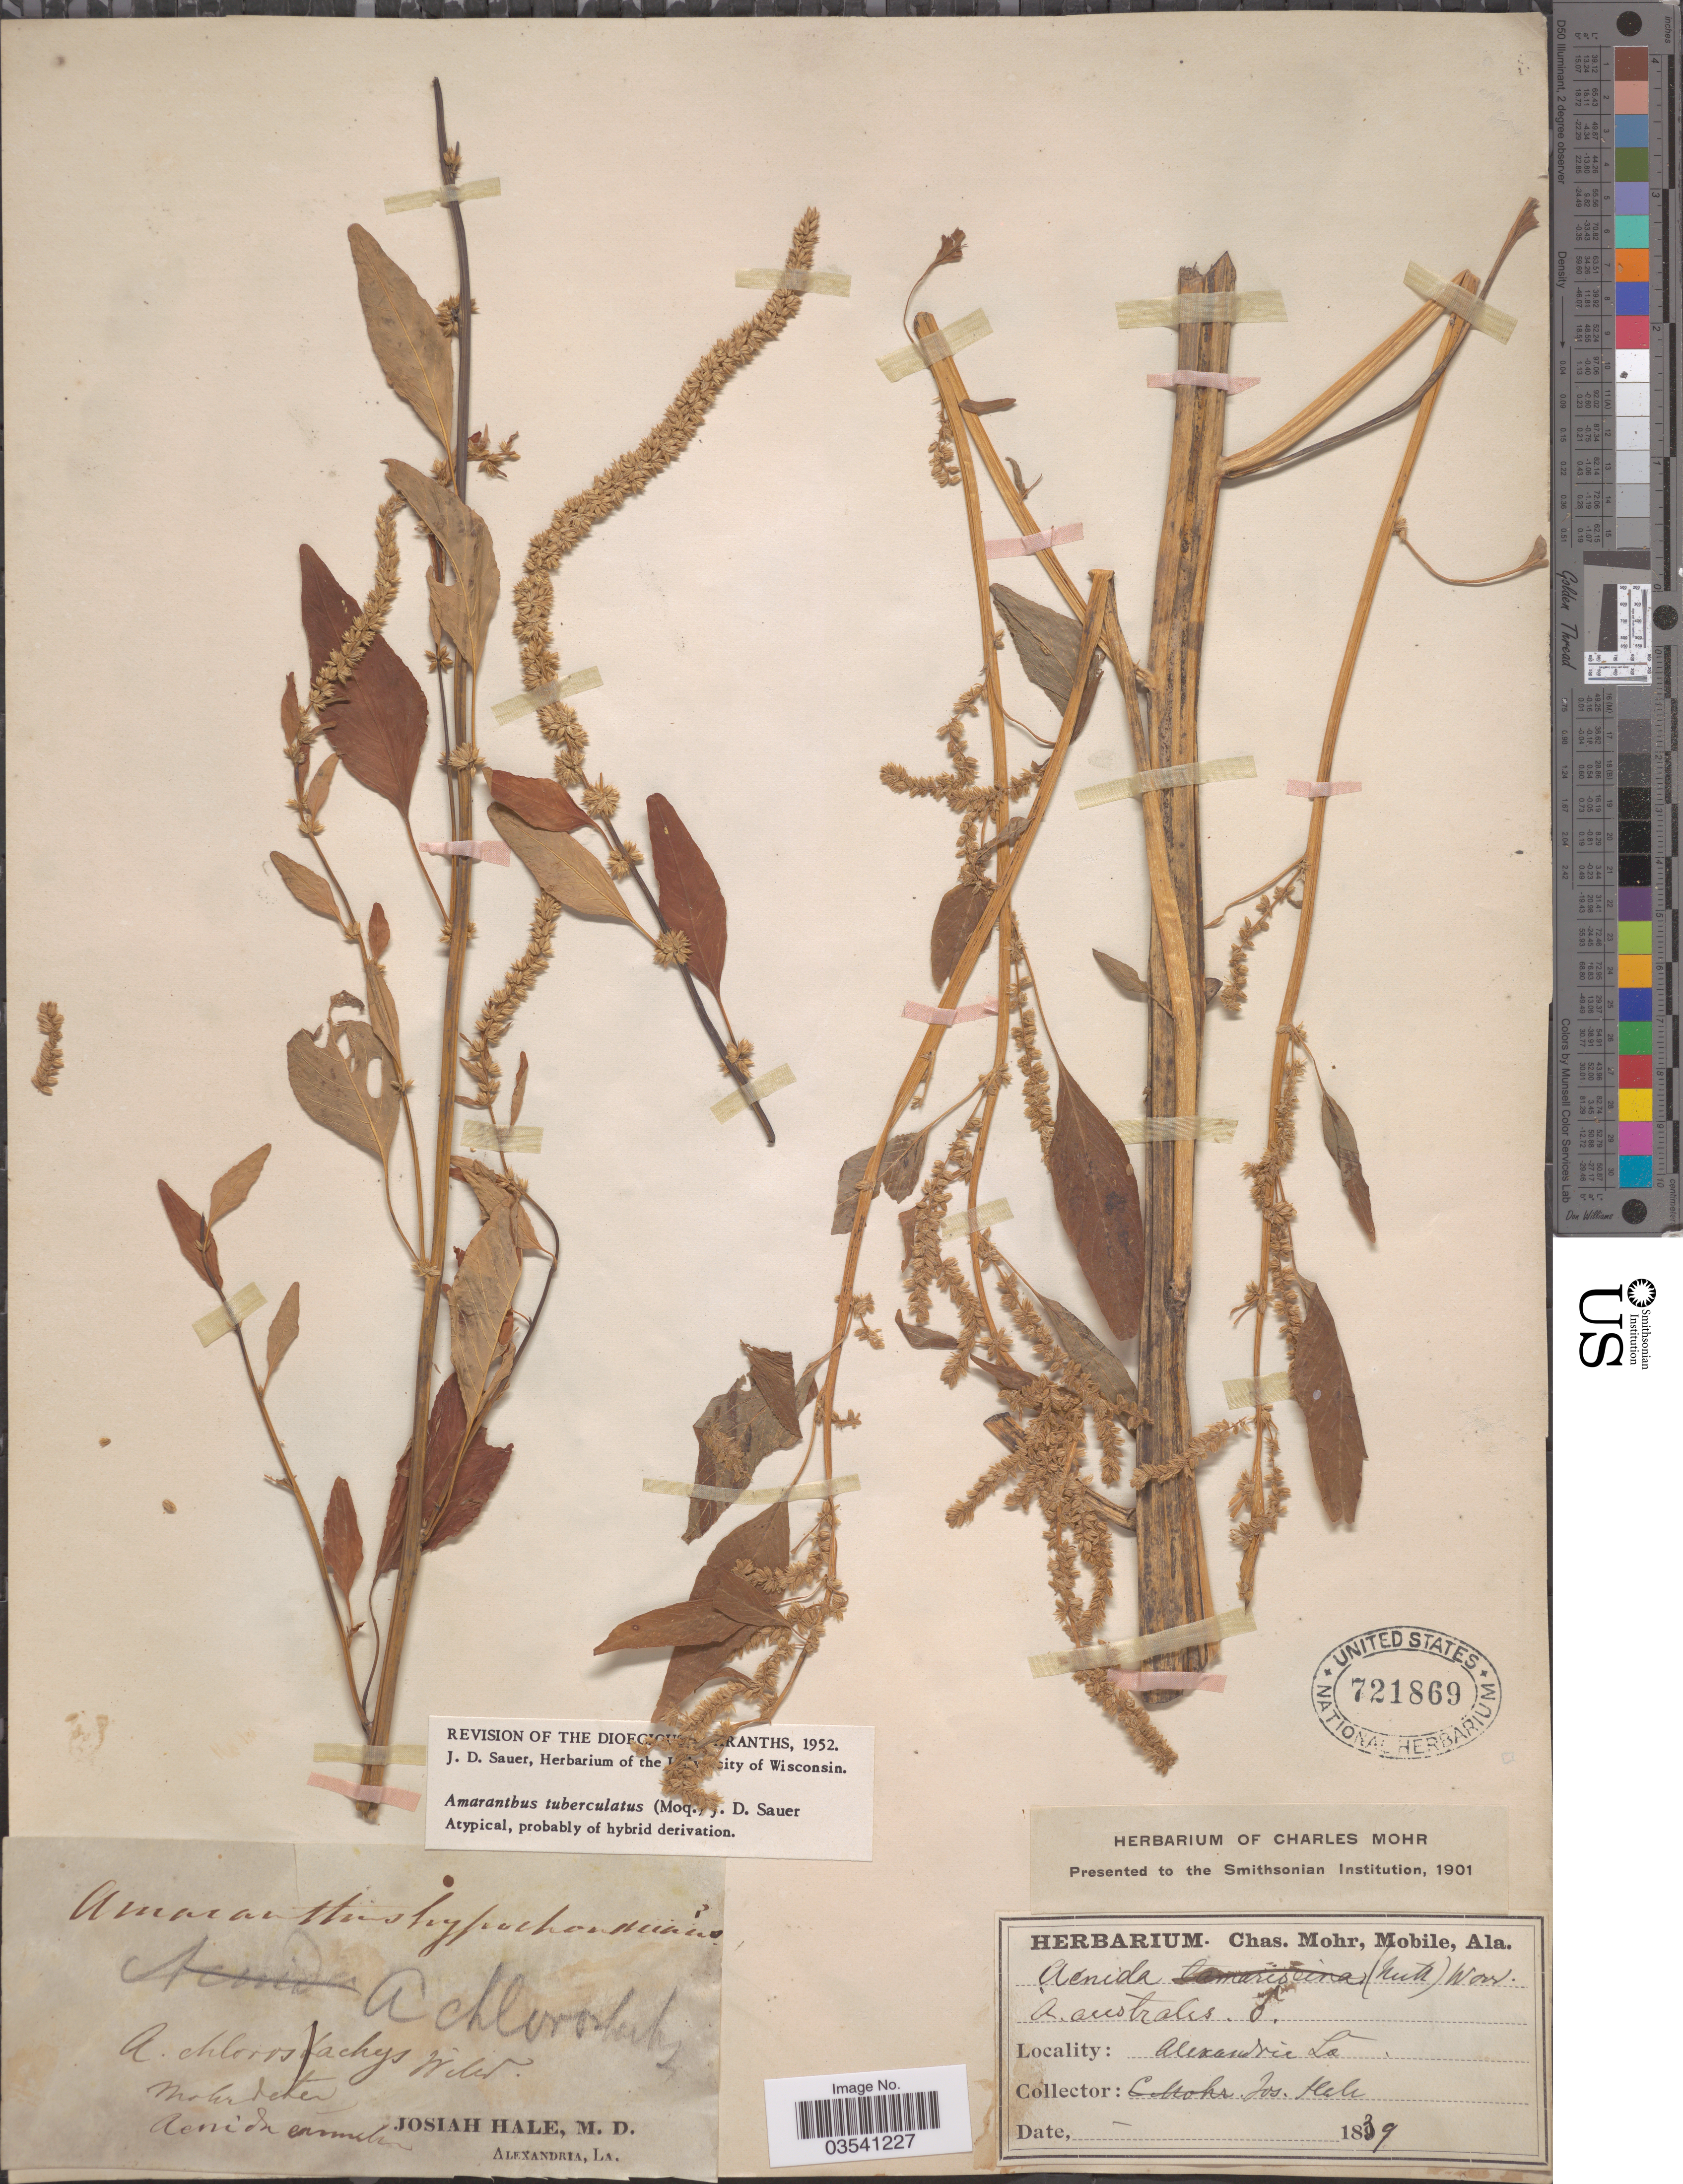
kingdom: Plantae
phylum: Tracheophyta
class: Magnoliopsida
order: Caryophyllales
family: Amaranthaceae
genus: Amaranthus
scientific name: Amaranthus tuberculatus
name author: (Moq.) J.D. Sauer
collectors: J. Hale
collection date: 1839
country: United States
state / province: Louisiana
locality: Alexandria.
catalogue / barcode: US 721869